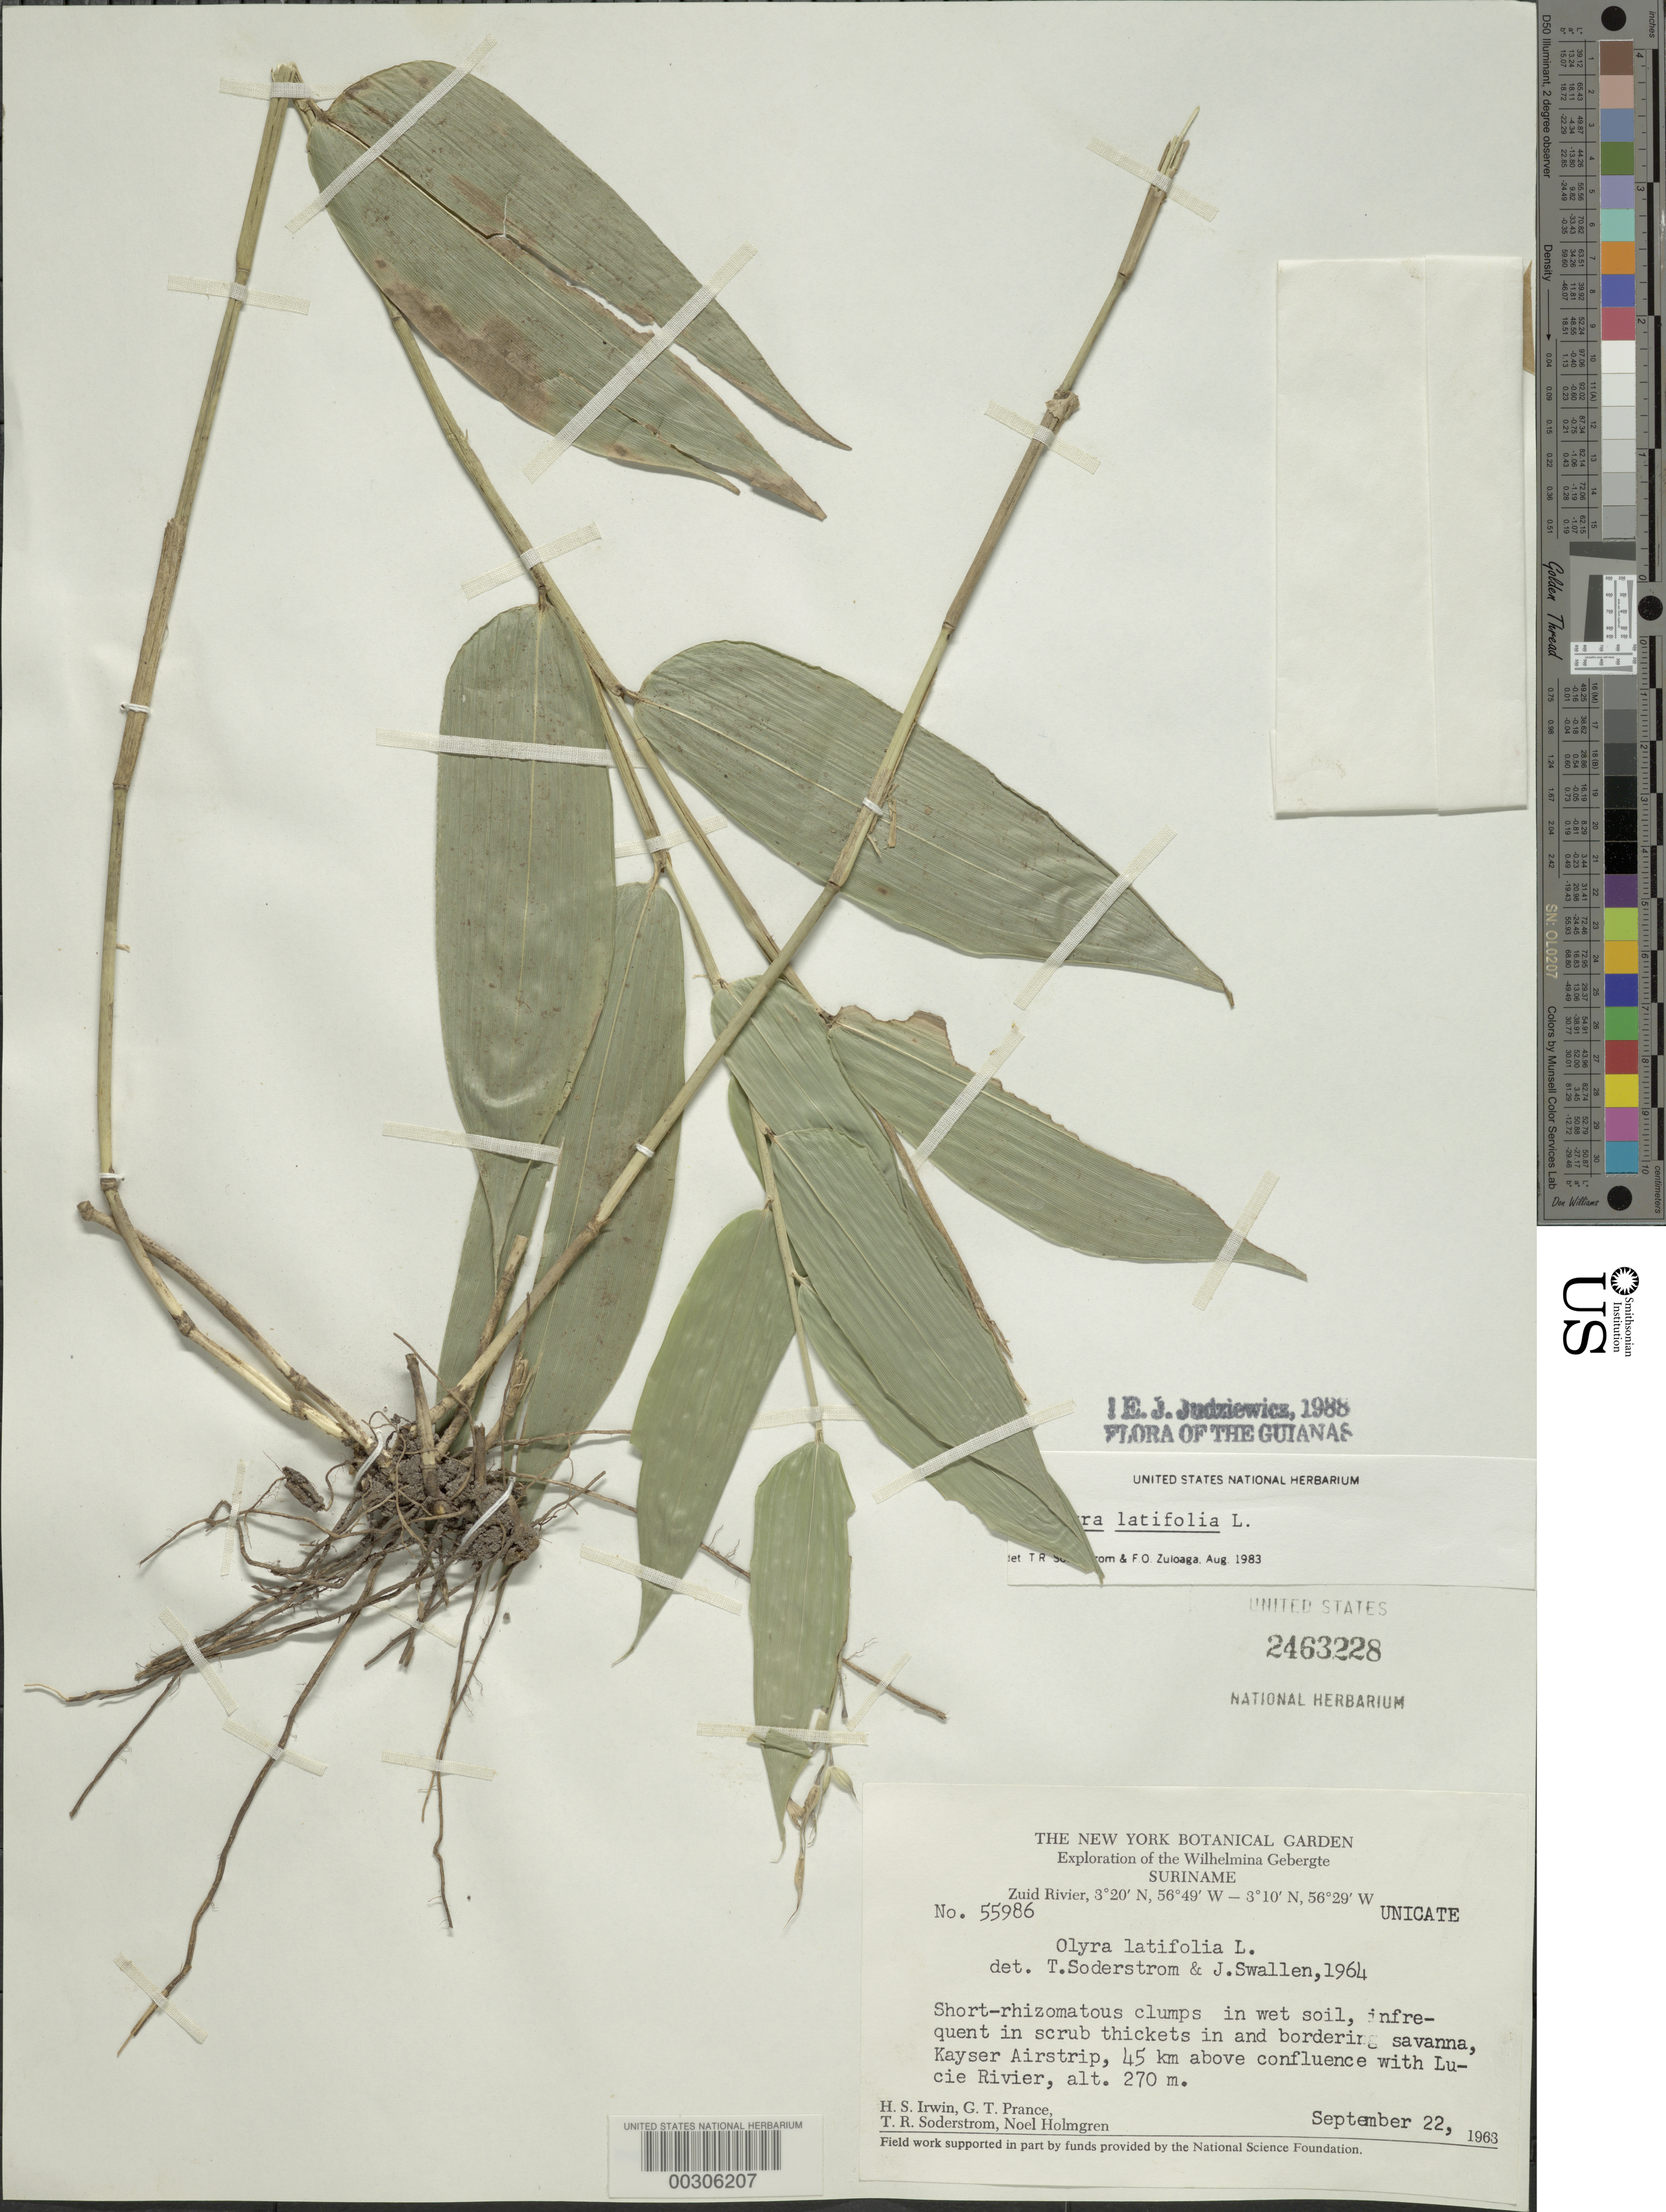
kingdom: Plantae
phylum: Tracheophyta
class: Liliopsida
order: Poales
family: Poaceae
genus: Olyra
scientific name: Olyra latifolia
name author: L.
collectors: H. Irwin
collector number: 55986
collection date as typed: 22 Sep 1963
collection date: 1963-09-22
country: Suriname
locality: Zuid river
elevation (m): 270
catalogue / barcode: US 2463228